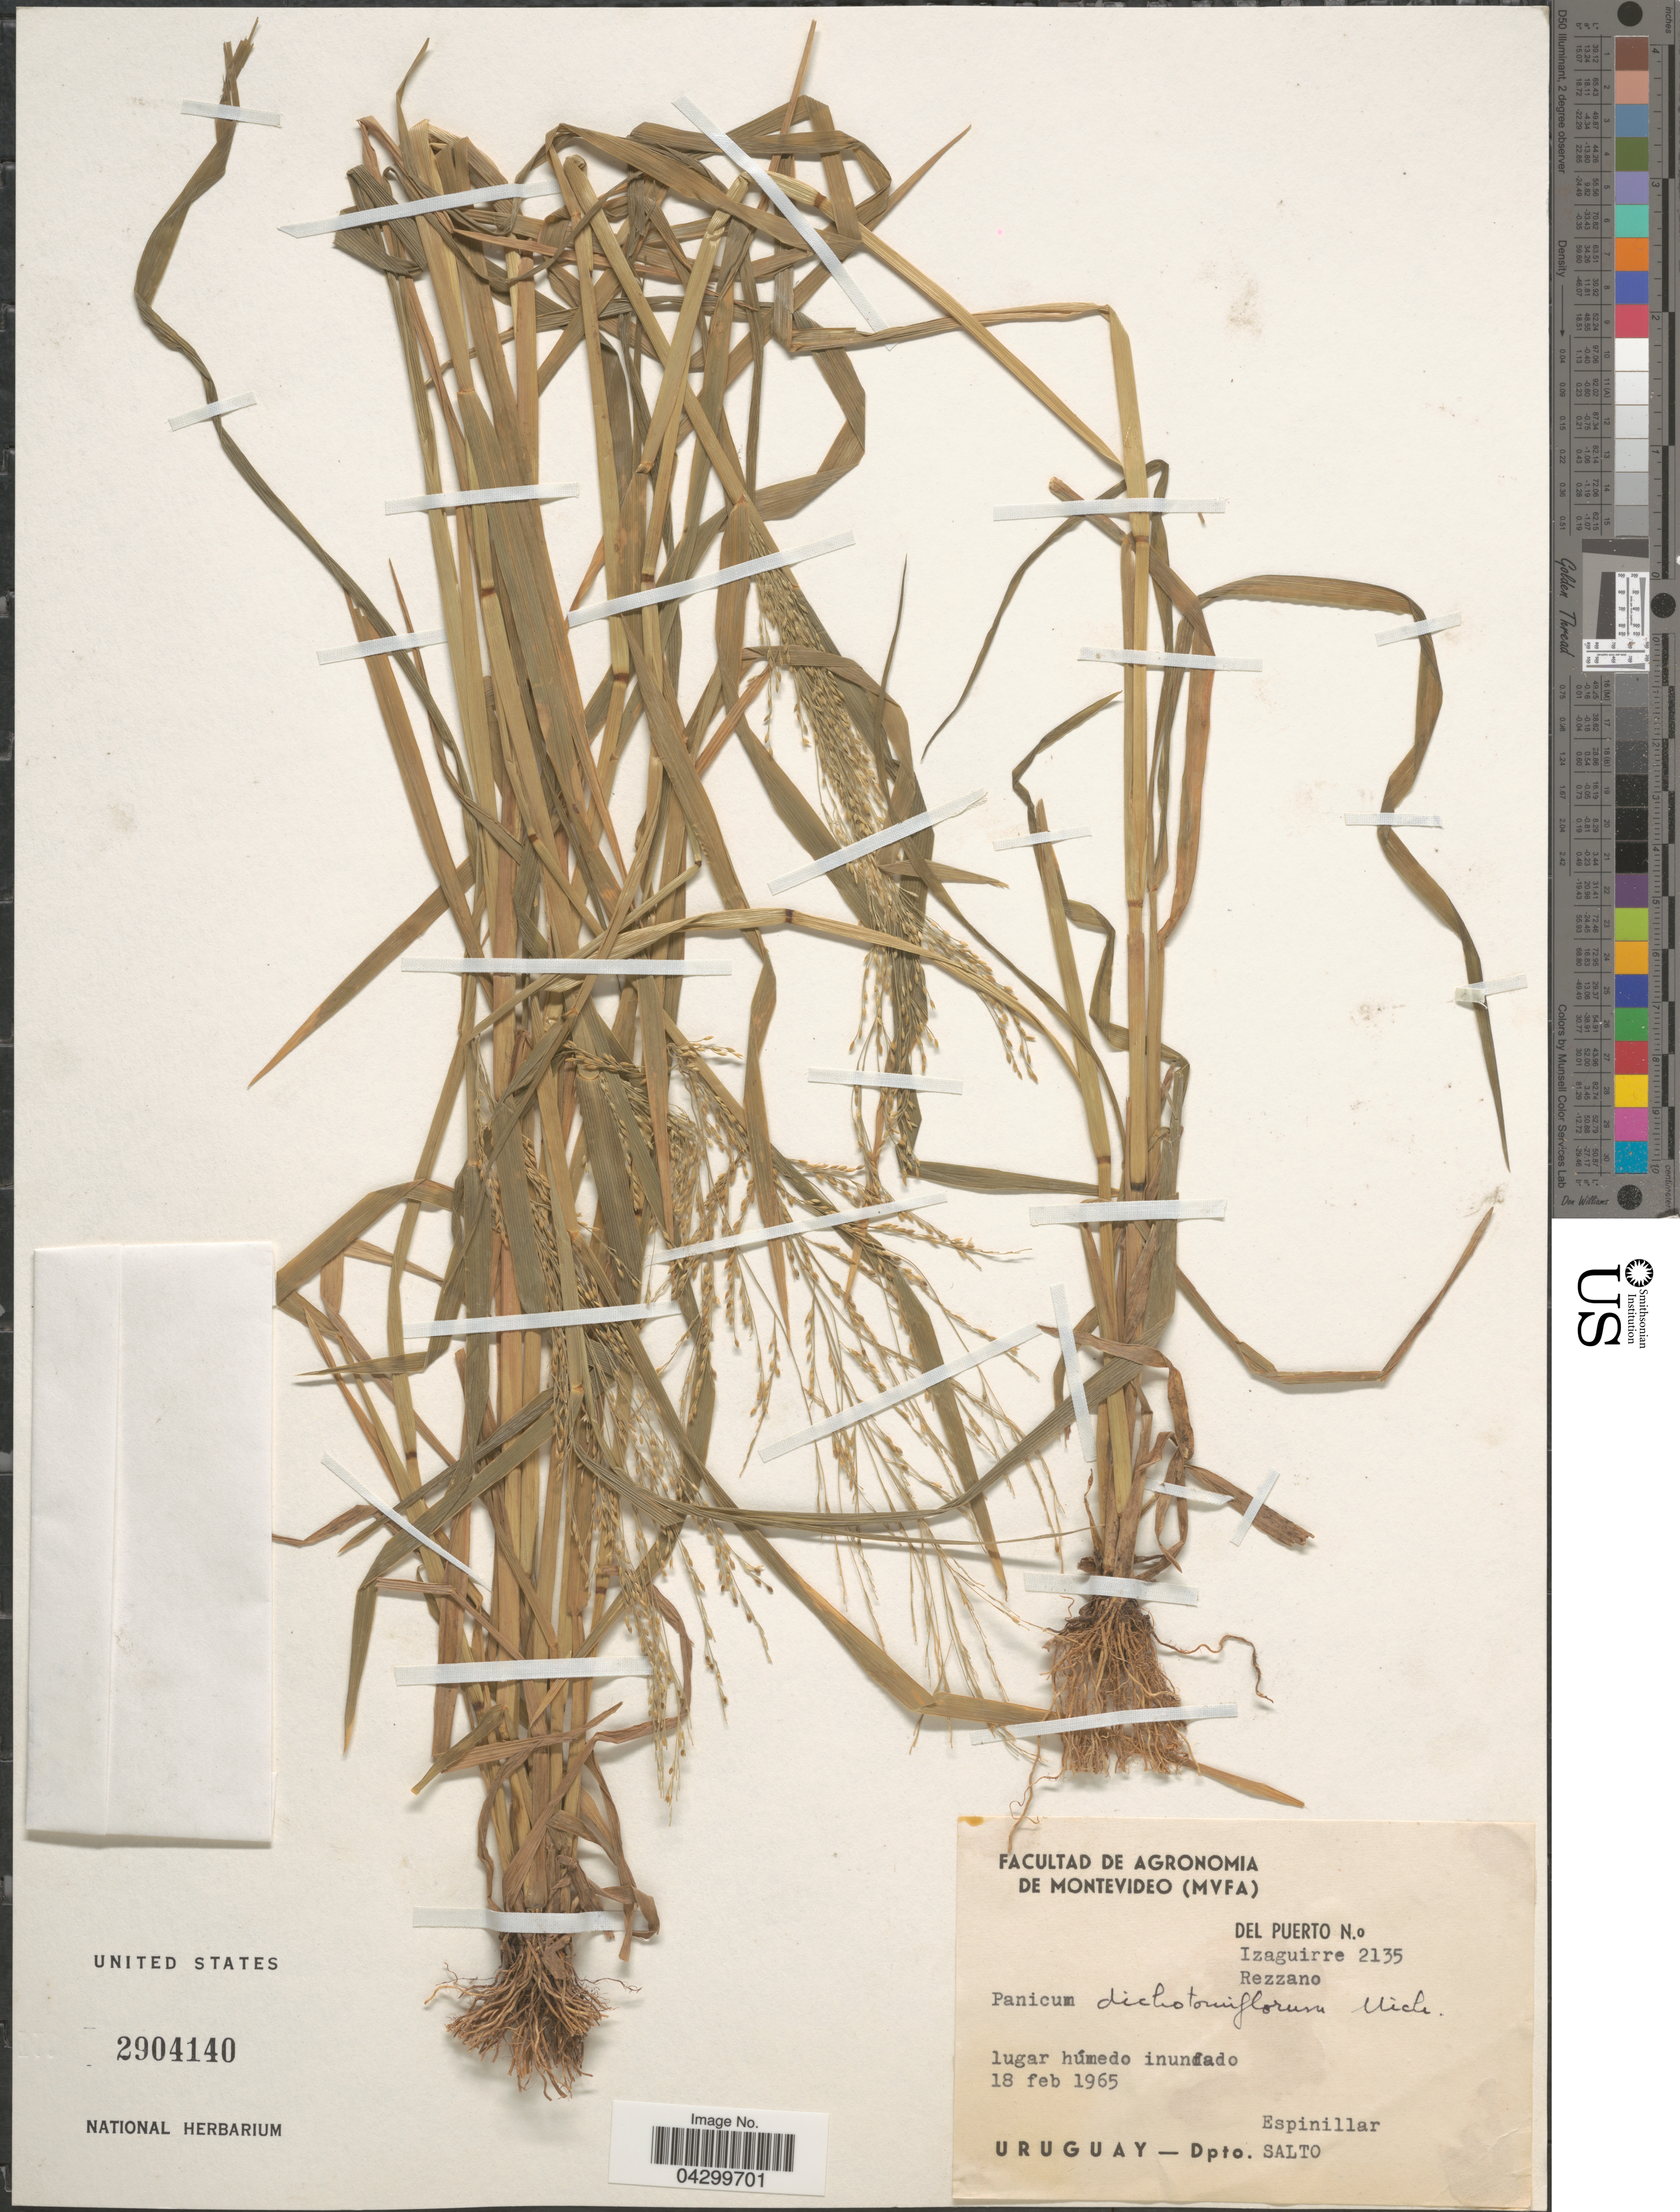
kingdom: Plantae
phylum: Tracheophyta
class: Liliopsida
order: Poales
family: Poaceae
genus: Panicum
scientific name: Panicum dichotomiflorum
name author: Michx.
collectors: Del Puerto, Izaguirre & -. Rezzano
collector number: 2135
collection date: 1965-02-18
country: Uruguay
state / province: Salto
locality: Espinillar. Dpto. Salto.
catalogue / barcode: US 2904140